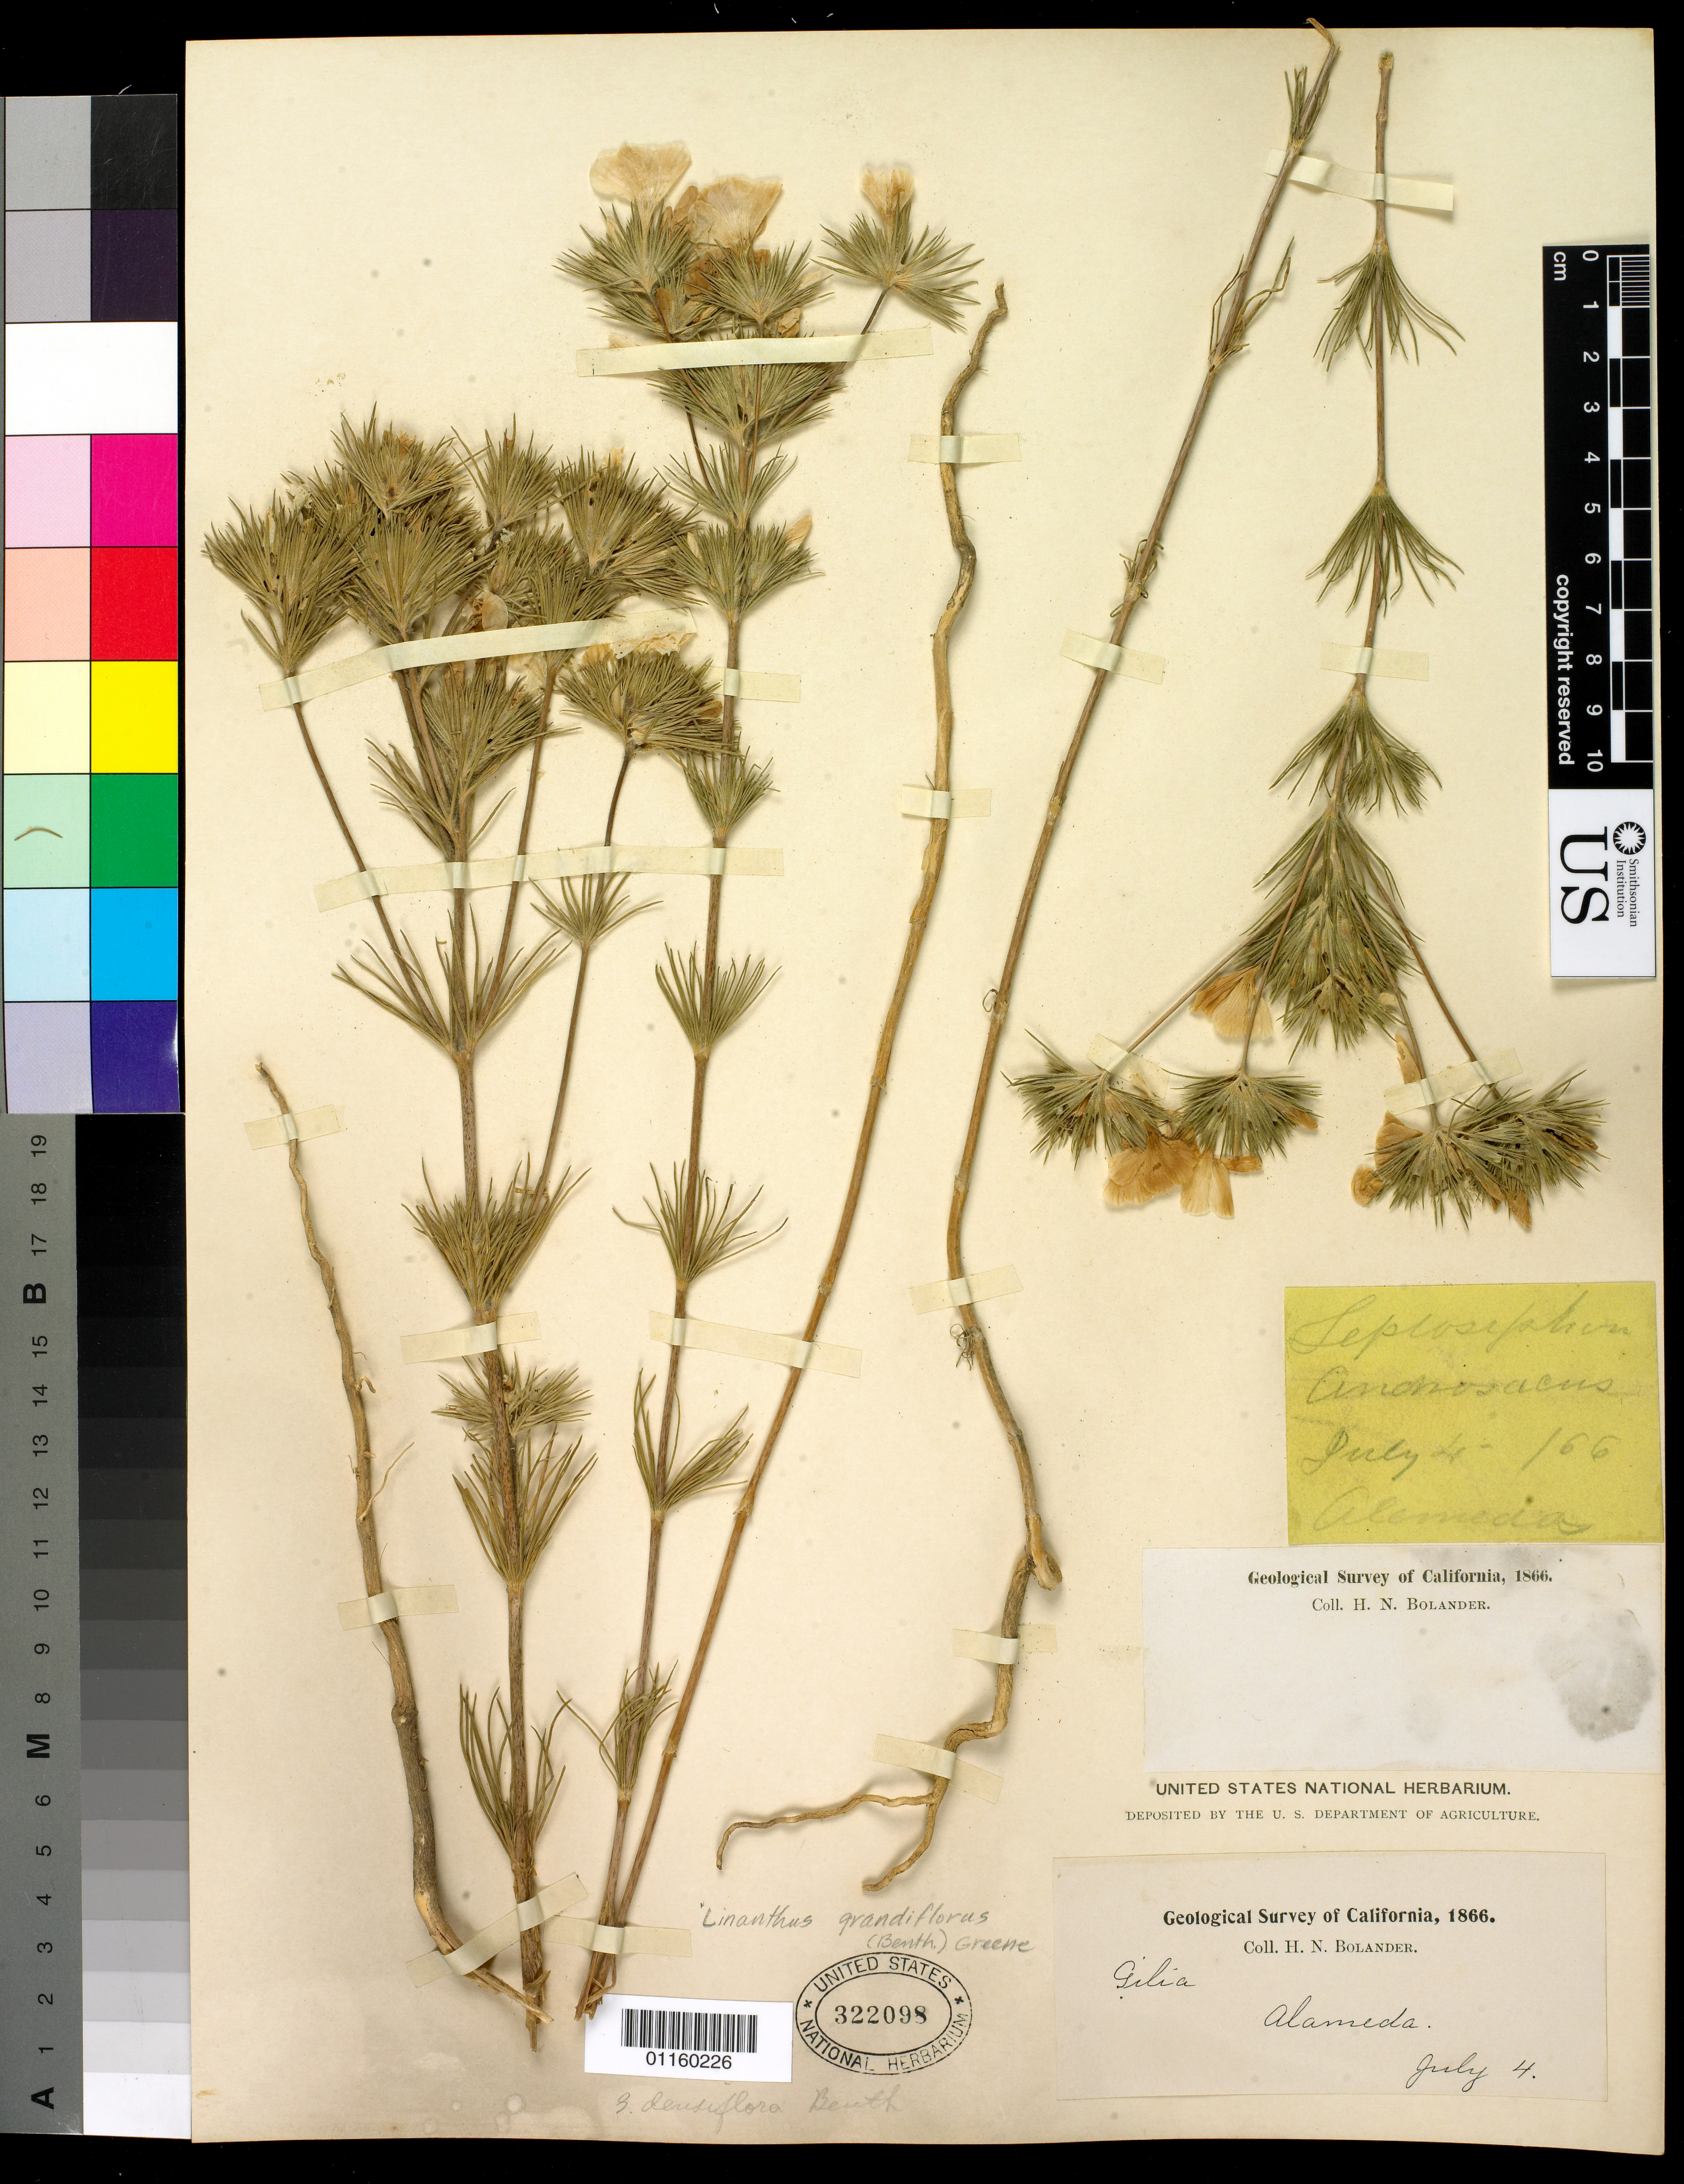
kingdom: Plantae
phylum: Tracheophyta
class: Magnoliopsida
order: Ericales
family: Polemoniaceae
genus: Leptosiphon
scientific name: Leptosiphon grandiflorus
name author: Benth.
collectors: H. Bolander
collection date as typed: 4 Jul 1866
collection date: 1866-07-04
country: United States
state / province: California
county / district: Alameda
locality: Alameda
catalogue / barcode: US 322098